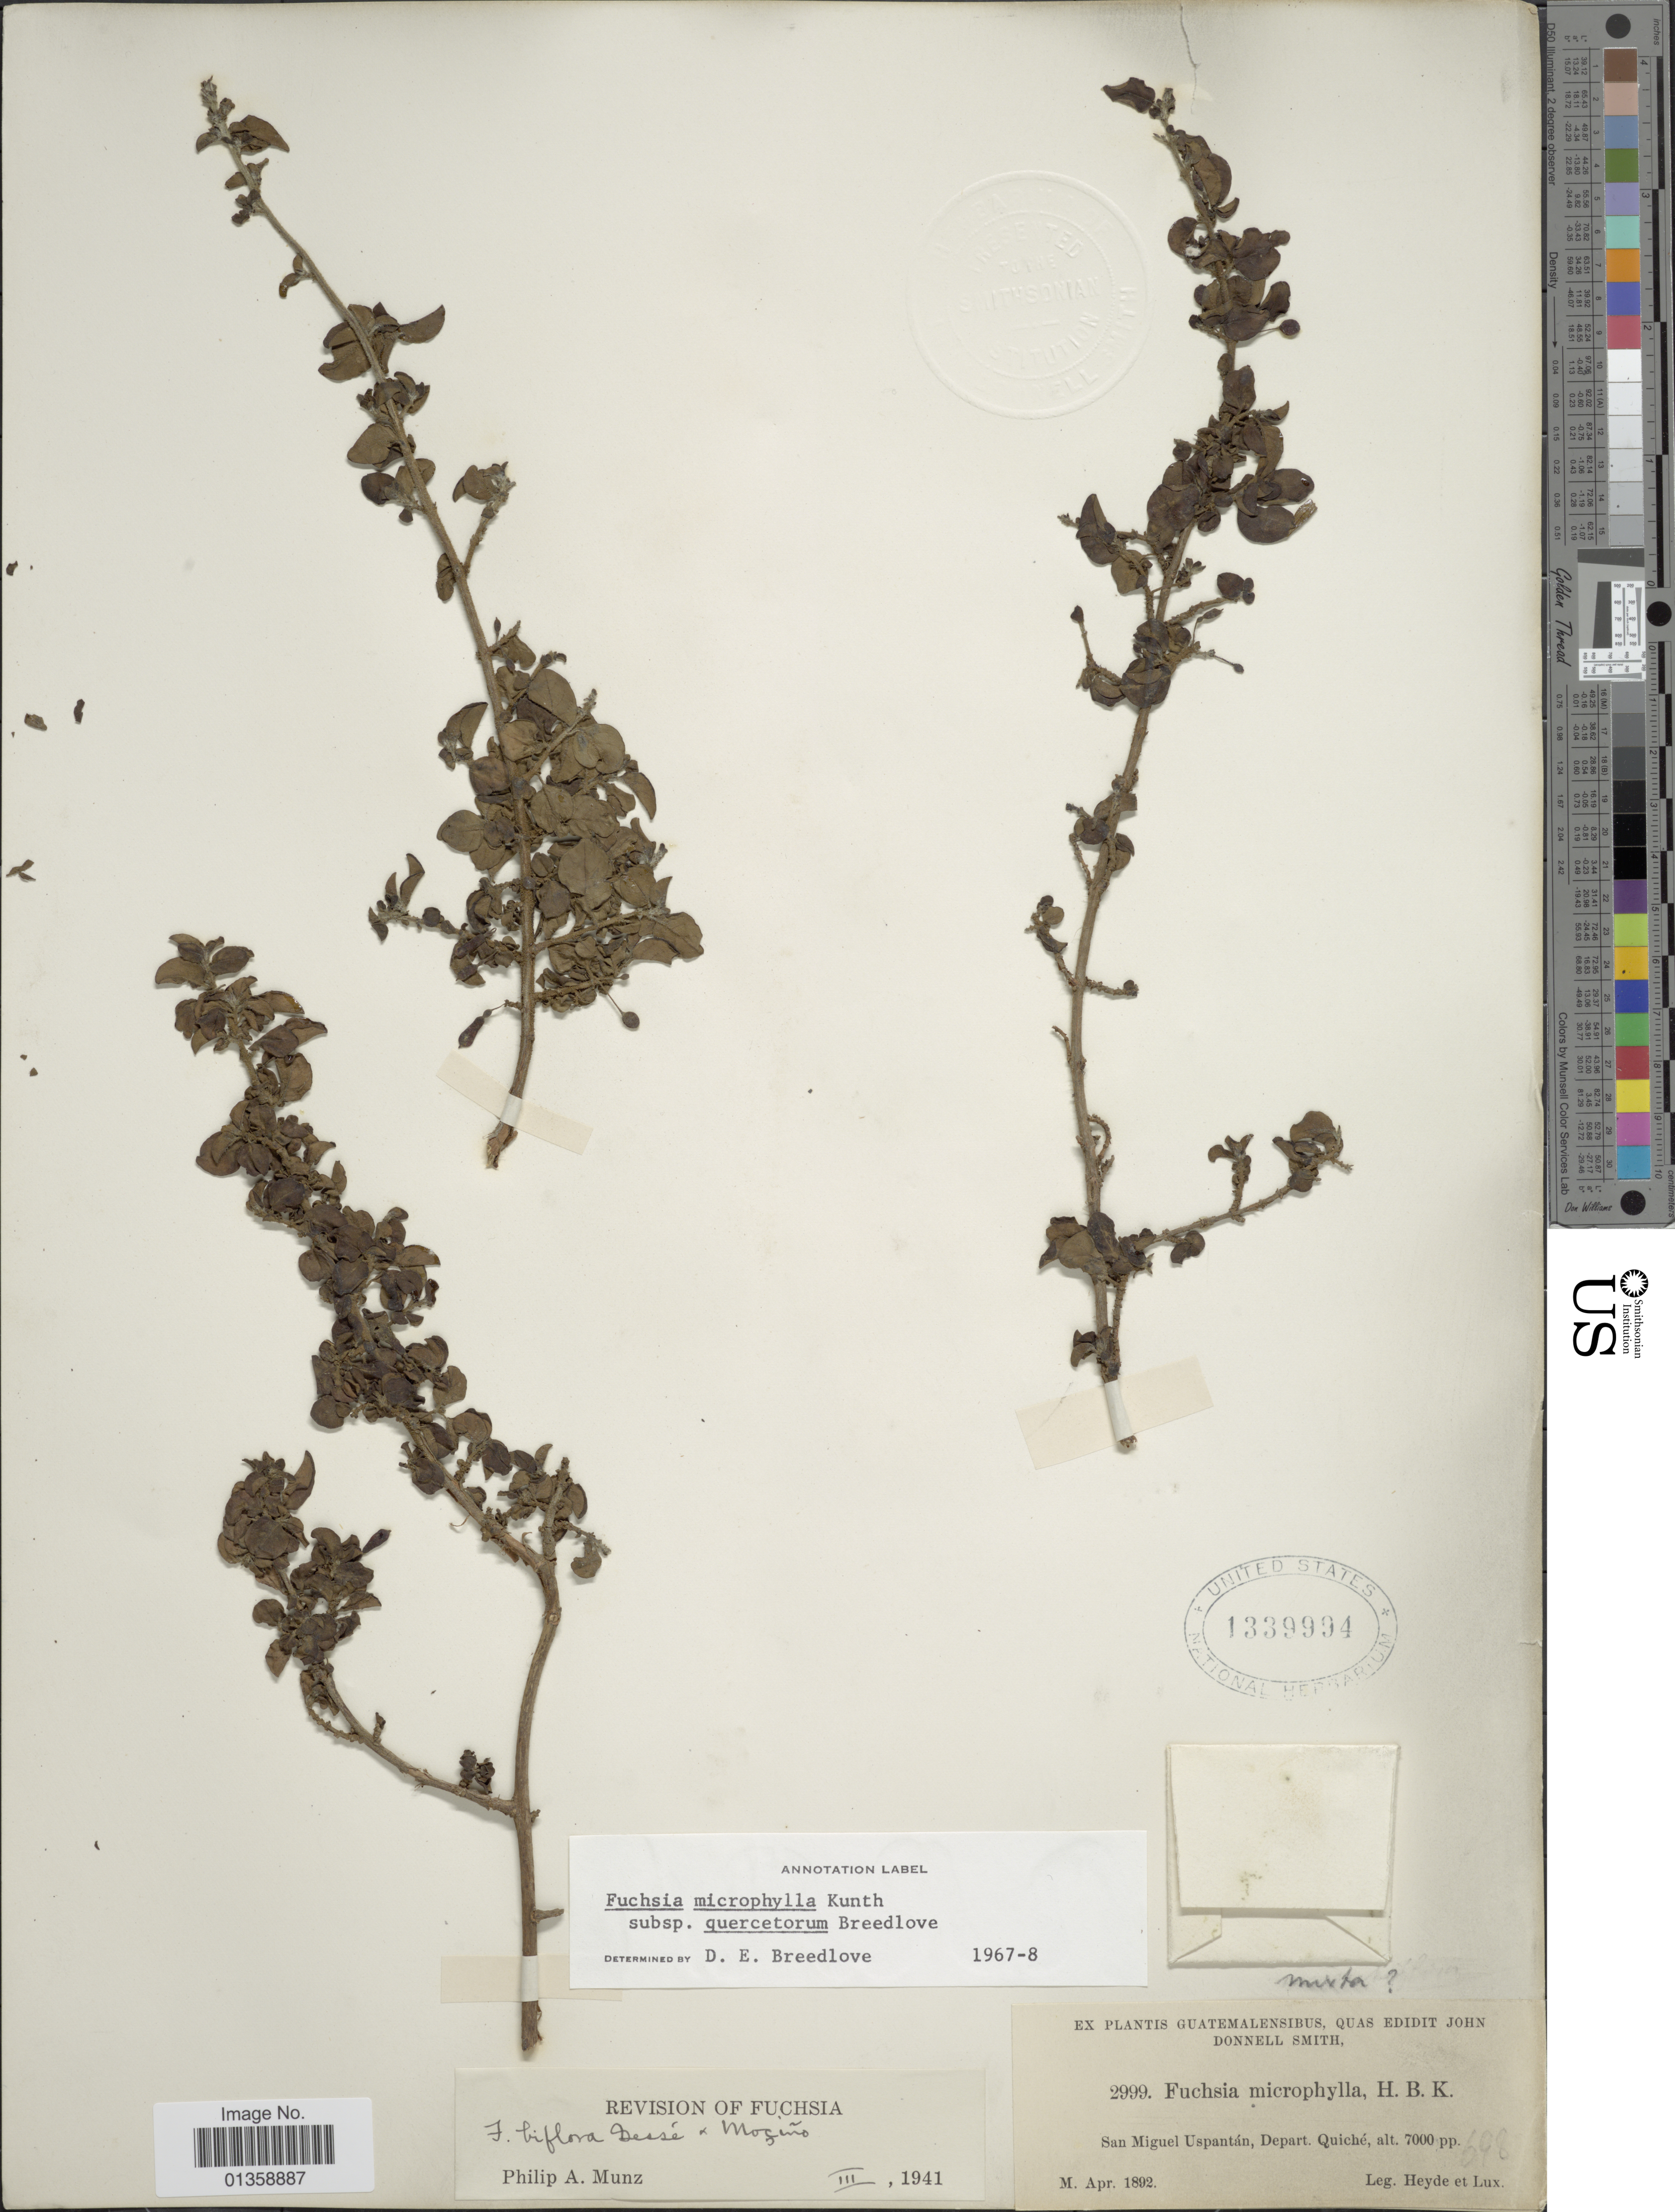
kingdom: Plantae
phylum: Tracheophyta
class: Magnoliopsida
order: Myrtales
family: Onagraceae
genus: Fuchsia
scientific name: Fuchsia microphylla subsp. quercetorum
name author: Breedlove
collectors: Heyde & Lux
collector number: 2999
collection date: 1892-04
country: El Salvador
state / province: San Miguel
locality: San Miguel Uspantán, Depart. Quiché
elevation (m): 2134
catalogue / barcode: US 1339994